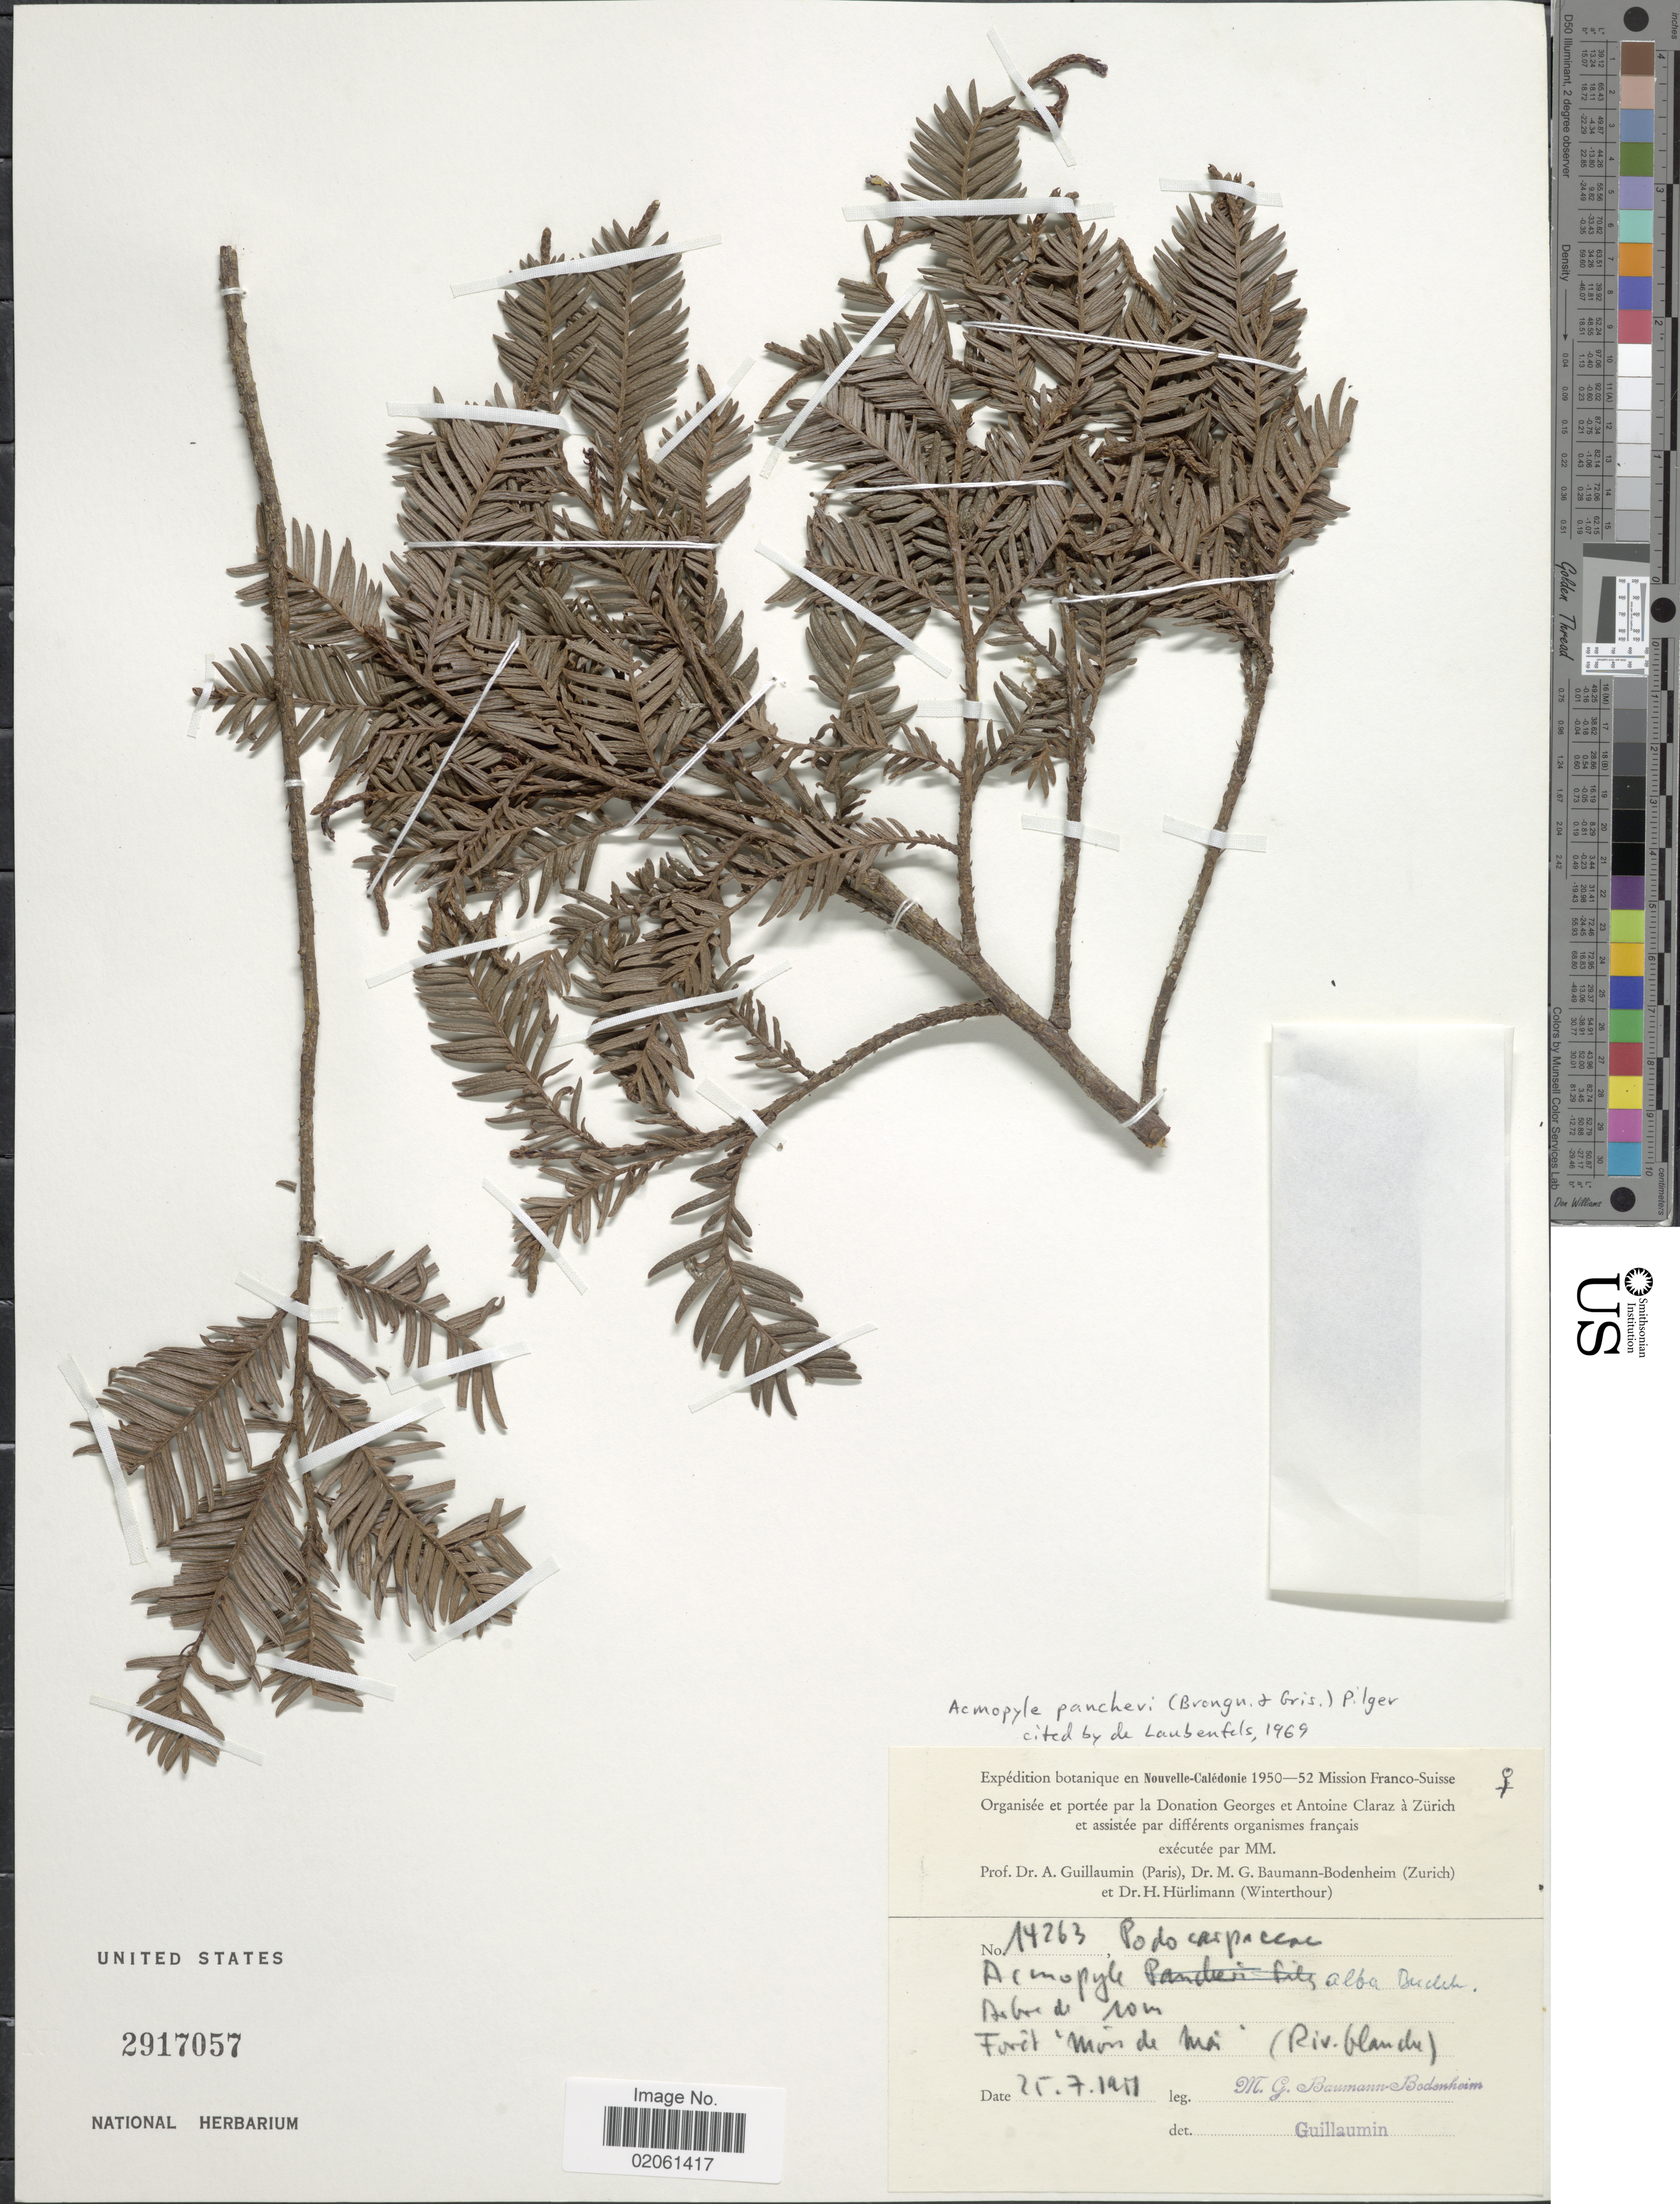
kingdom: Plantae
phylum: Tracheophyta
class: Pinopsida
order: Pinales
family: Podocarpaceae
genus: Acmopyle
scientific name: Acmopyle pancheri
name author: (Brongn. & Gris) Pilg.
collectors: M. G. Baumann-Bodenheim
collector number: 14263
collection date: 1951-07-25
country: New Caledonia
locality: Foret Mois de Mai (Riv. blanche)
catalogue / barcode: US 2917057